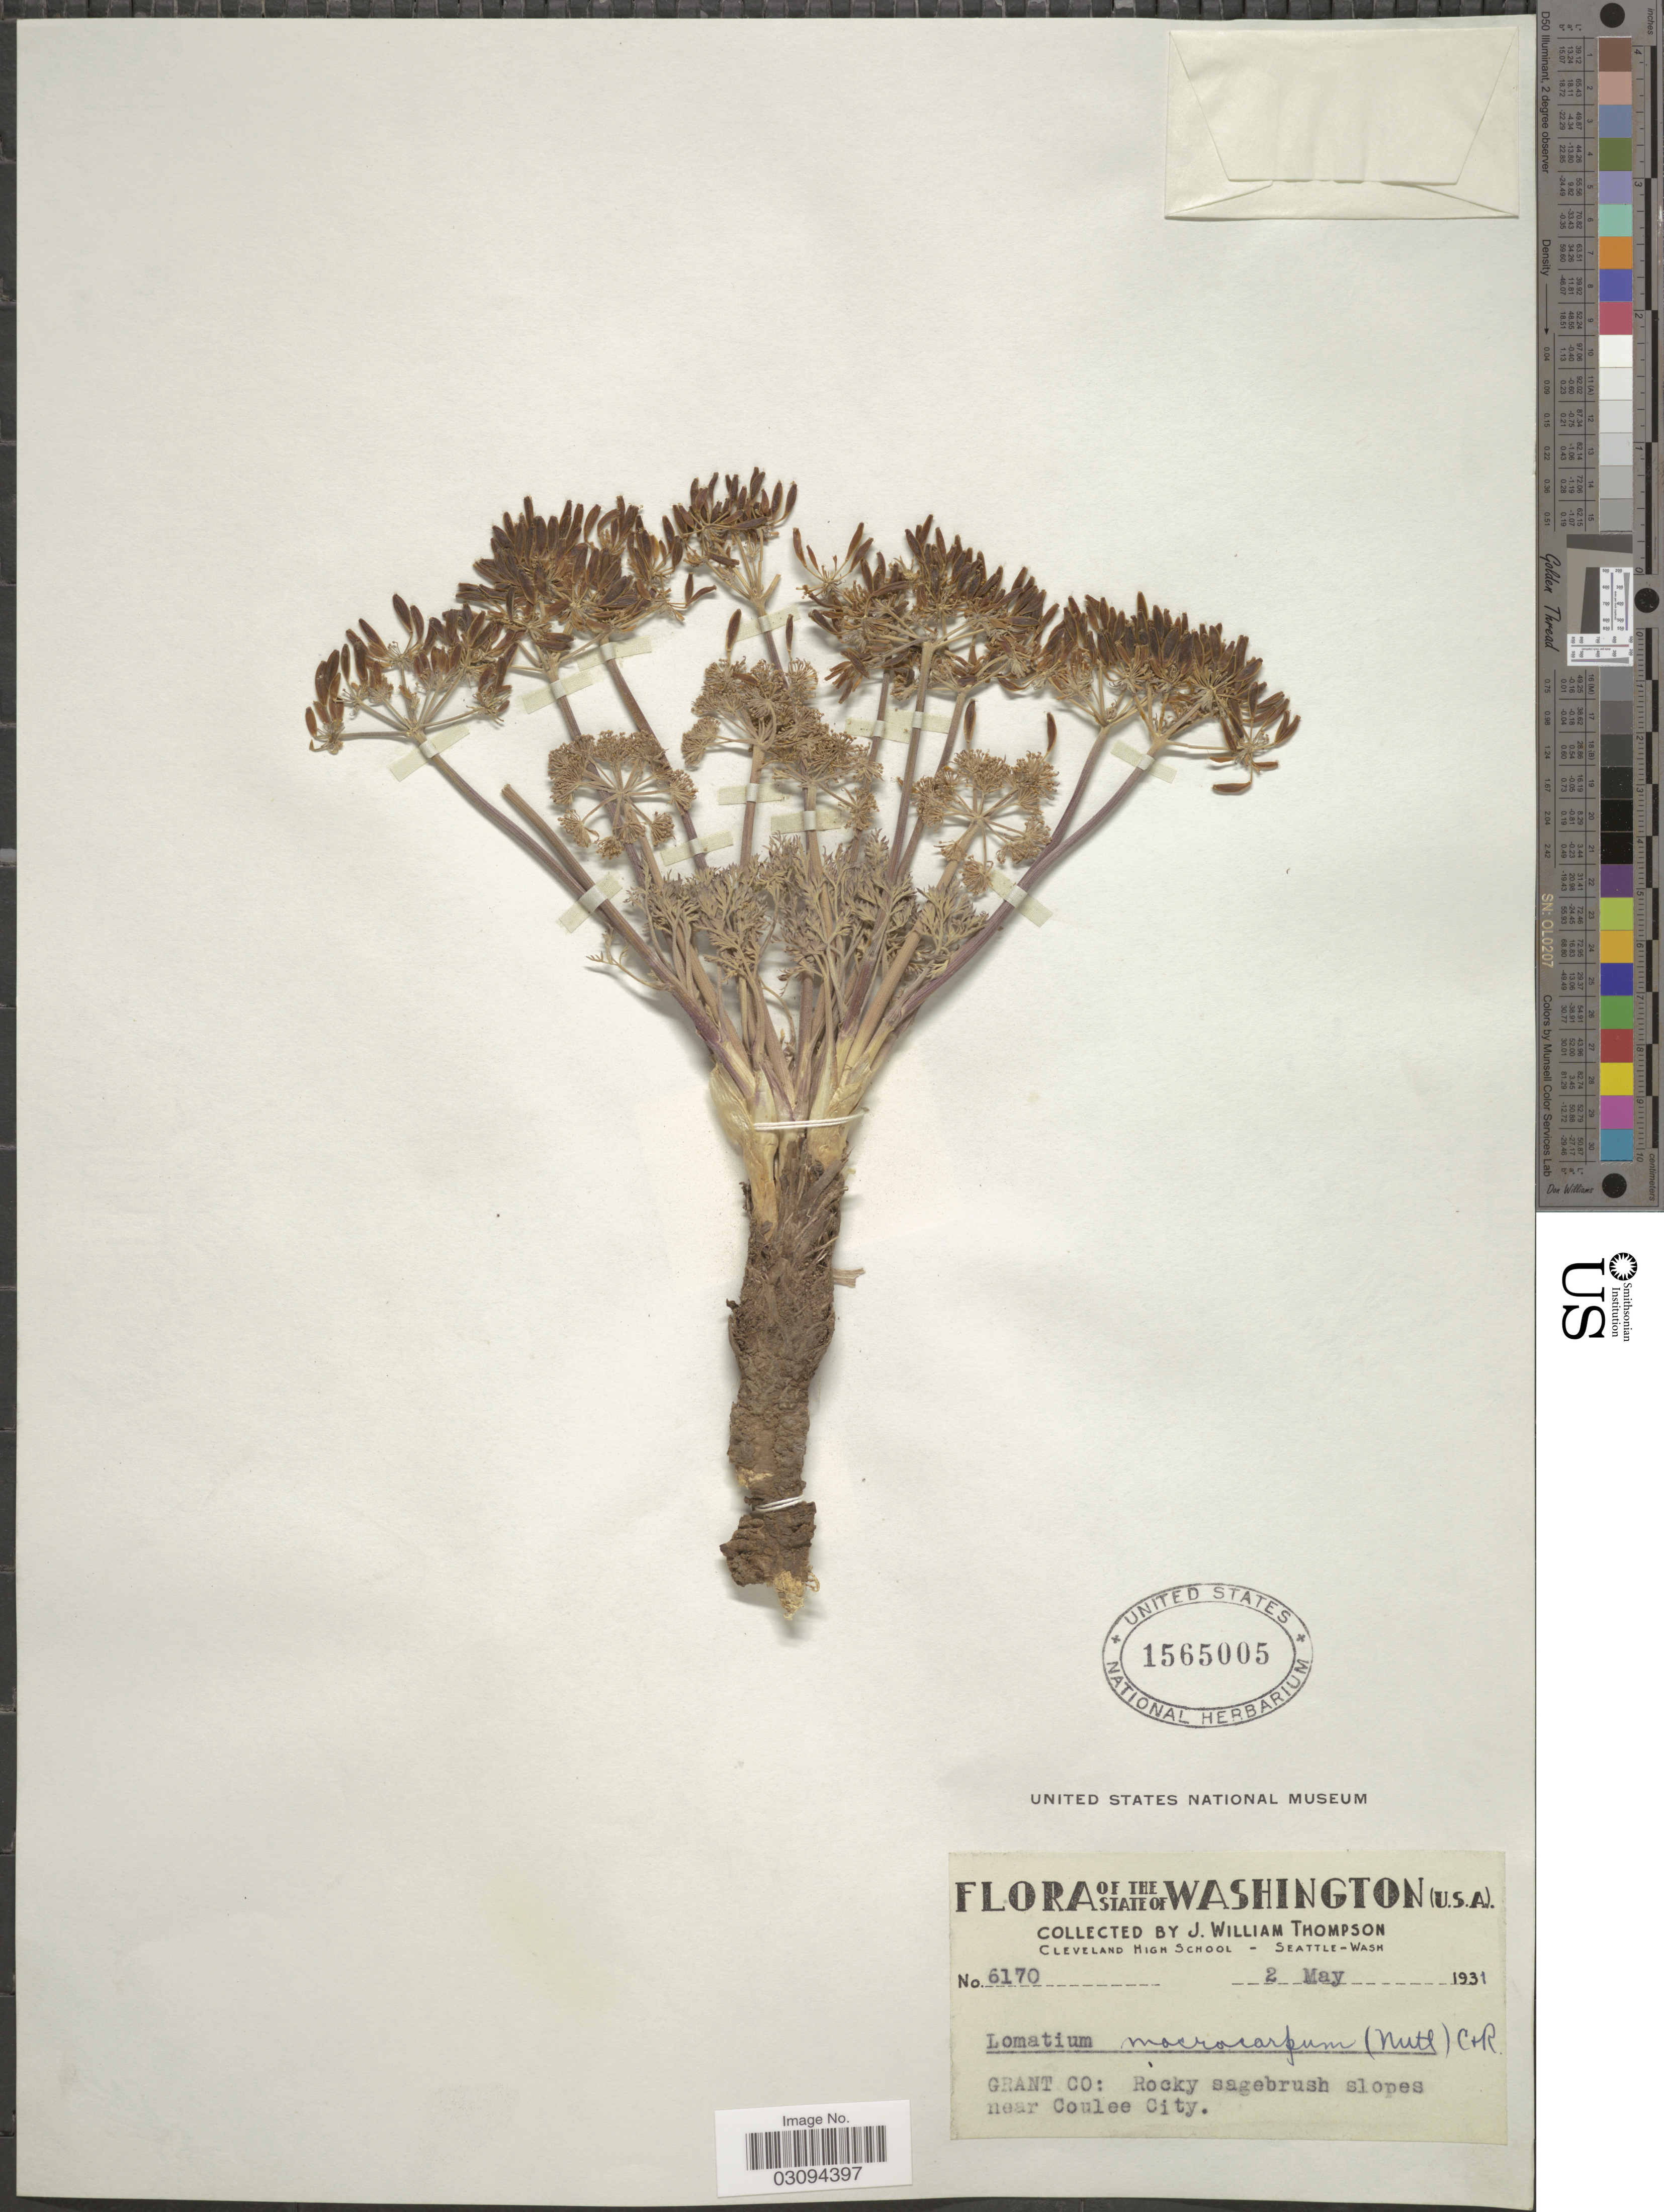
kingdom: Plantae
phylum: Tracheophyta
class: Magnoliopsida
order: Apiales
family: Apiaceae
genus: Lomatium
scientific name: Lomatium macrocarpum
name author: (Hook. et al.) J.M. Coult. & Rose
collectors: J. W. Thompson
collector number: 6170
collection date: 1931-05-02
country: United States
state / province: Washington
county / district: Grant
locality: Grant Co: Rocky sagebrush slopes near Coulee City.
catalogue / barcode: US 1565005